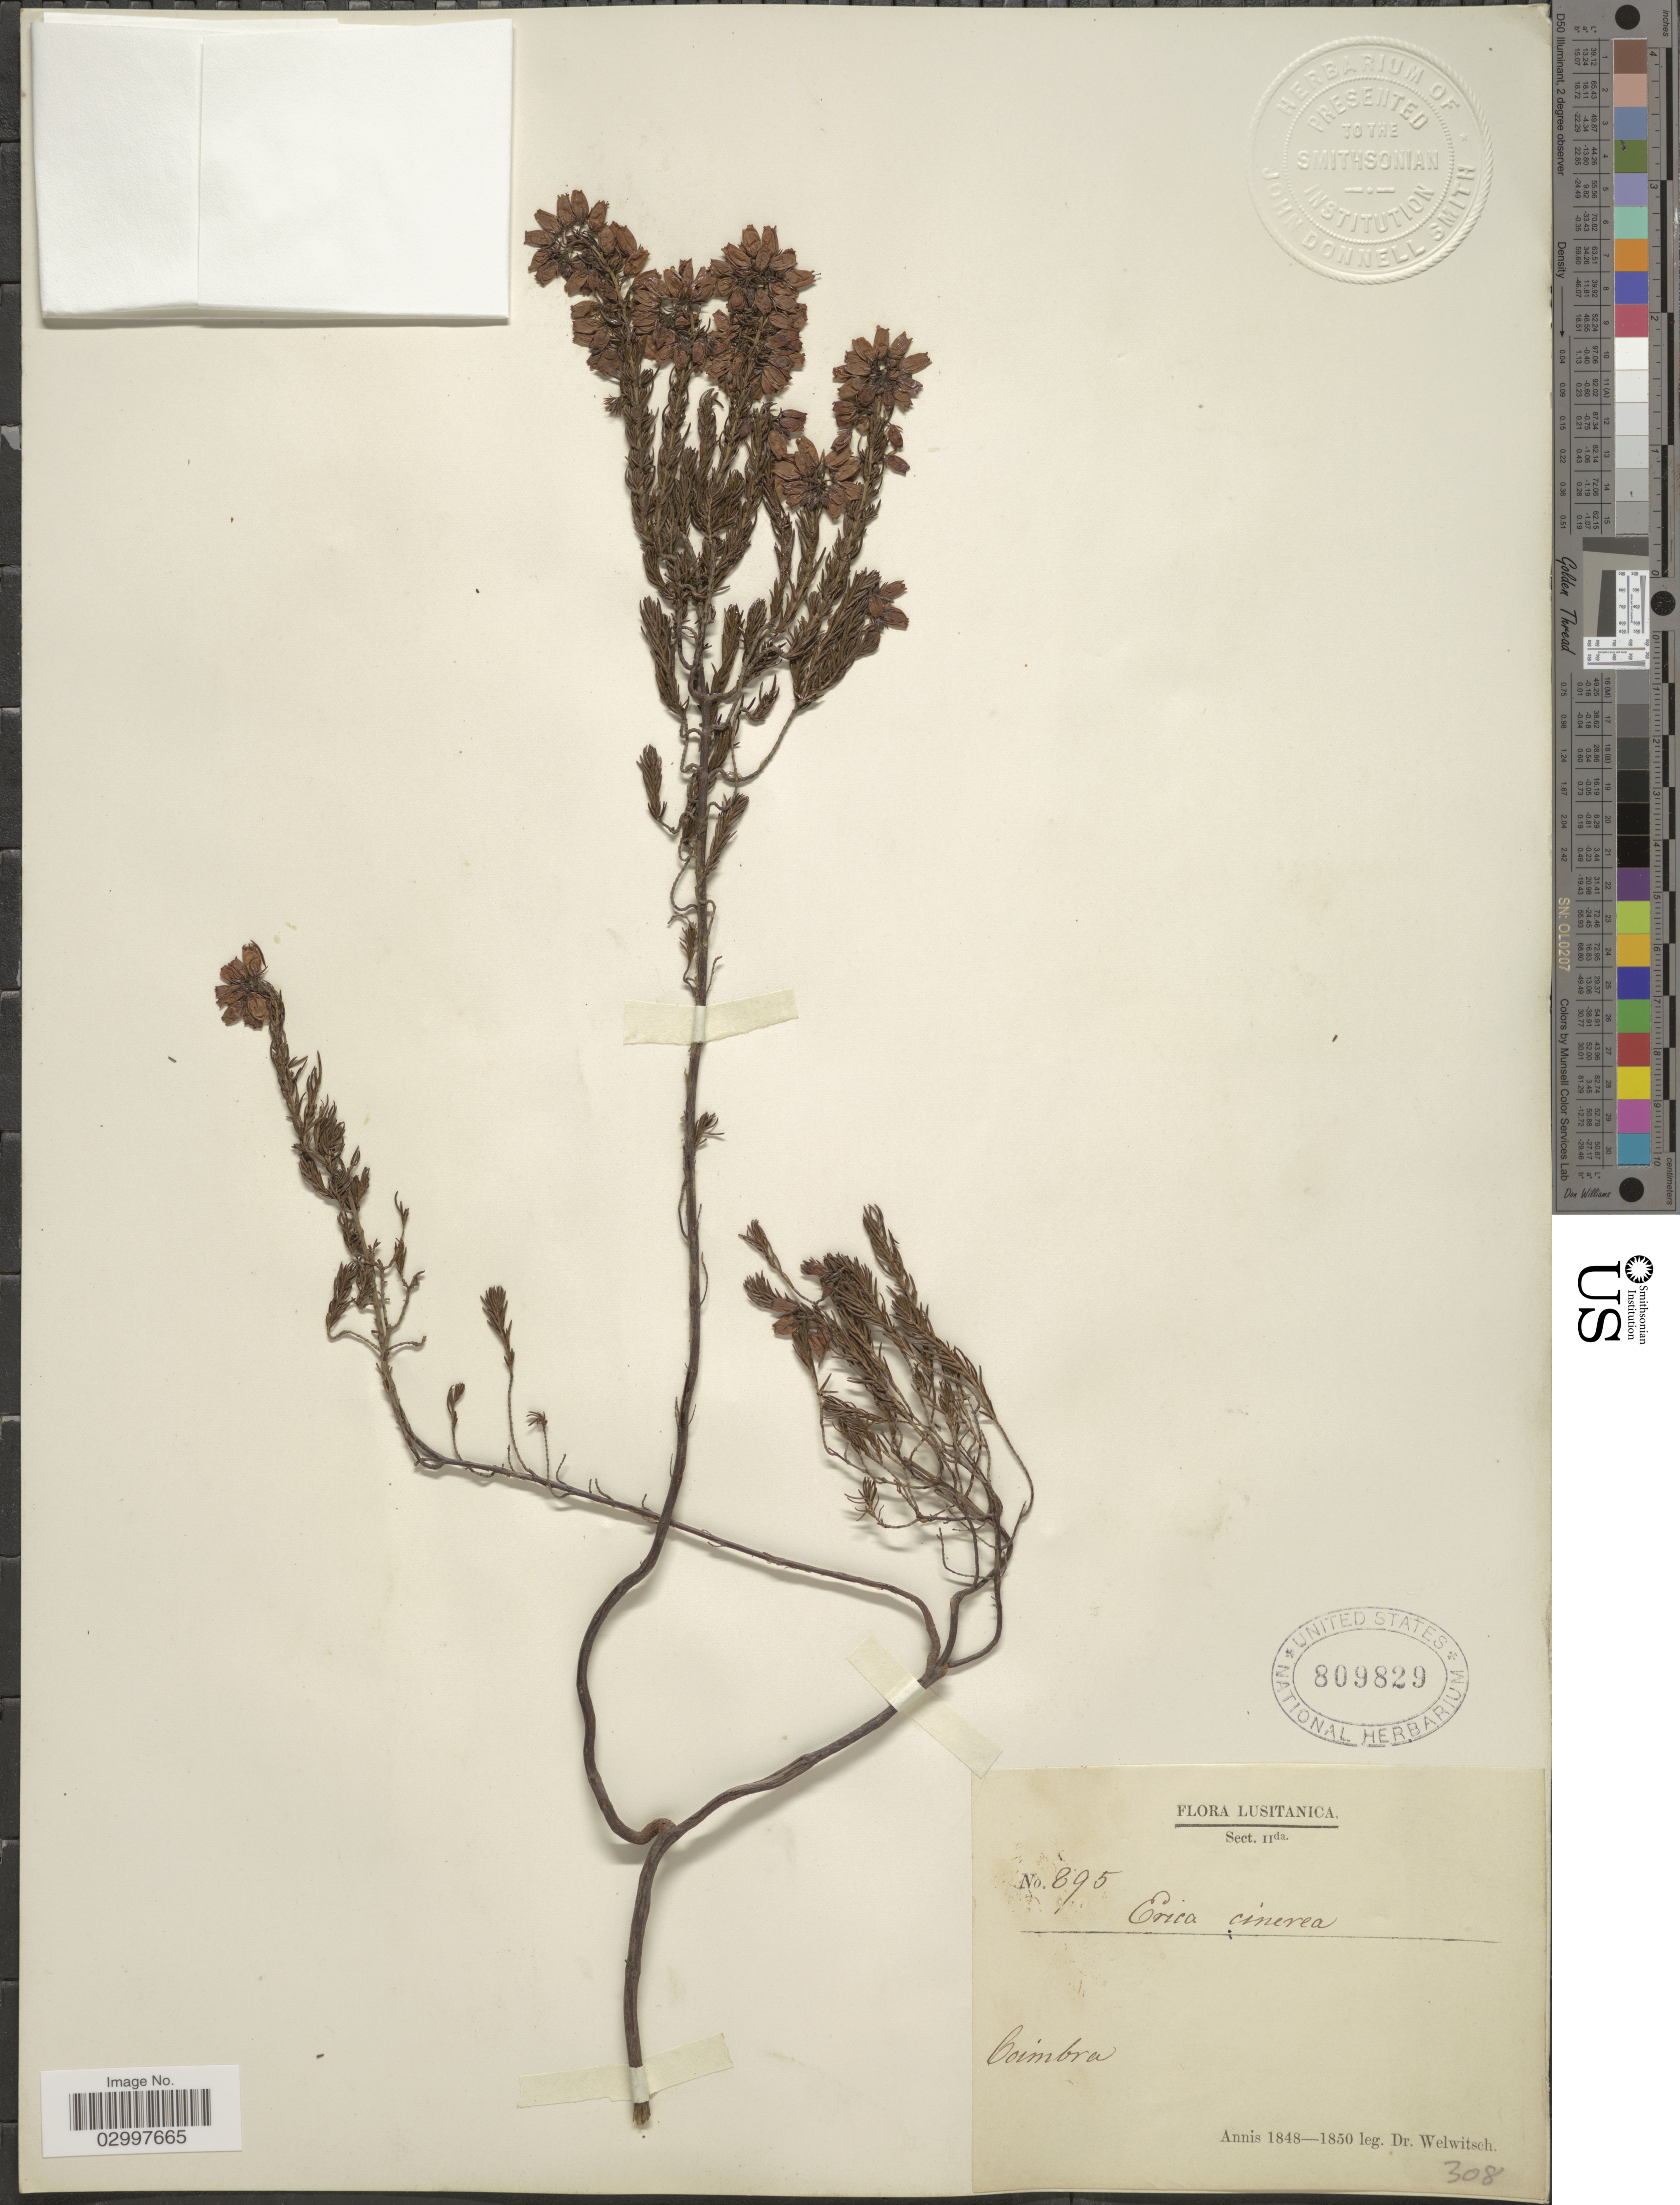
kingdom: Plantae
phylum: Tracheophyta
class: Magnoliopsida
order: Ericales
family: Ericaceae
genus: Erica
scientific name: Erica cinerea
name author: L.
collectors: -. Welwitsch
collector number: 895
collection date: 1848/1850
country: Portugal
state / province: Coimbra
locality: Lusitanica.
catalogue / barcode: US 809829